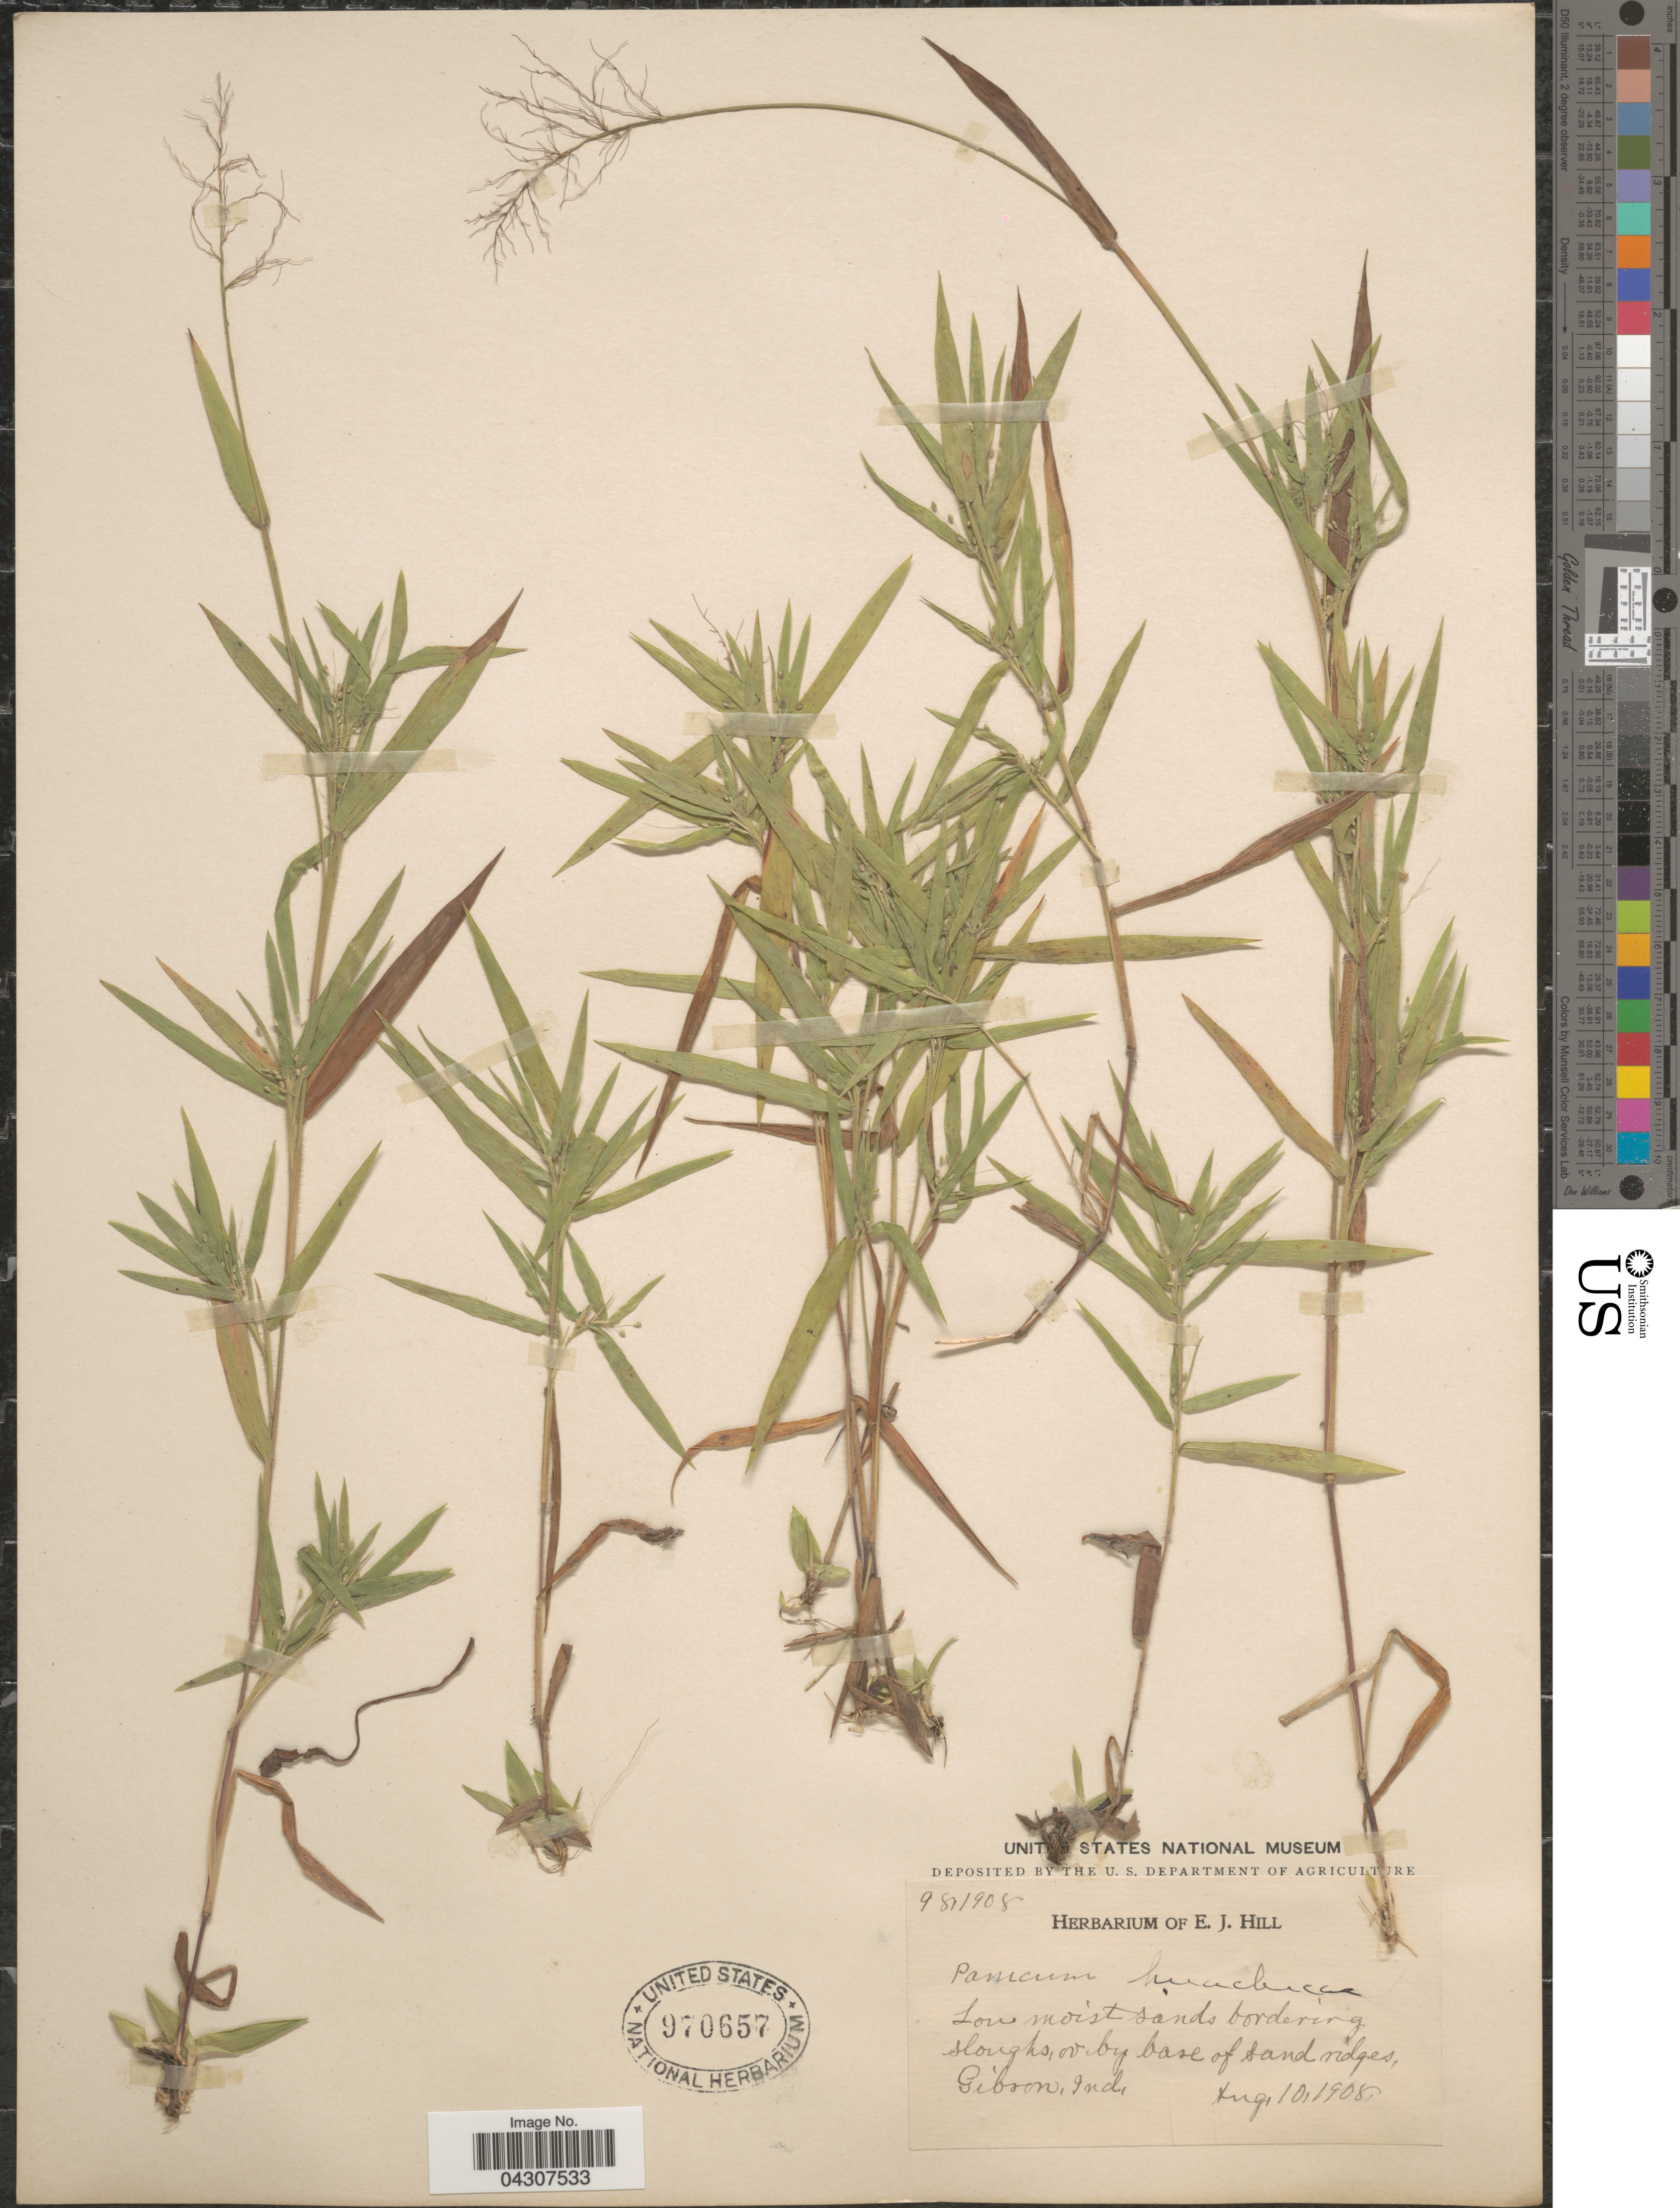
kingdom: Plantae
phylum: Tracheophyta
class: Liliopsida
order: Poales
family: Poaceae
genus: Dichanthelium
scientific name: Dichanthelium acuminatum var. acuminatum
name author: (Sw.) Gould & C.A. Clark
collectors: Ex herb. E. J. Hill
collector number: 98,1908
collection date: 1908-08-10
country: United States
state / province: Indiana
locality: Low moist sands bordering sloughs or by base of sand ridges, Gibson.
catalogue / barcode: US 970657